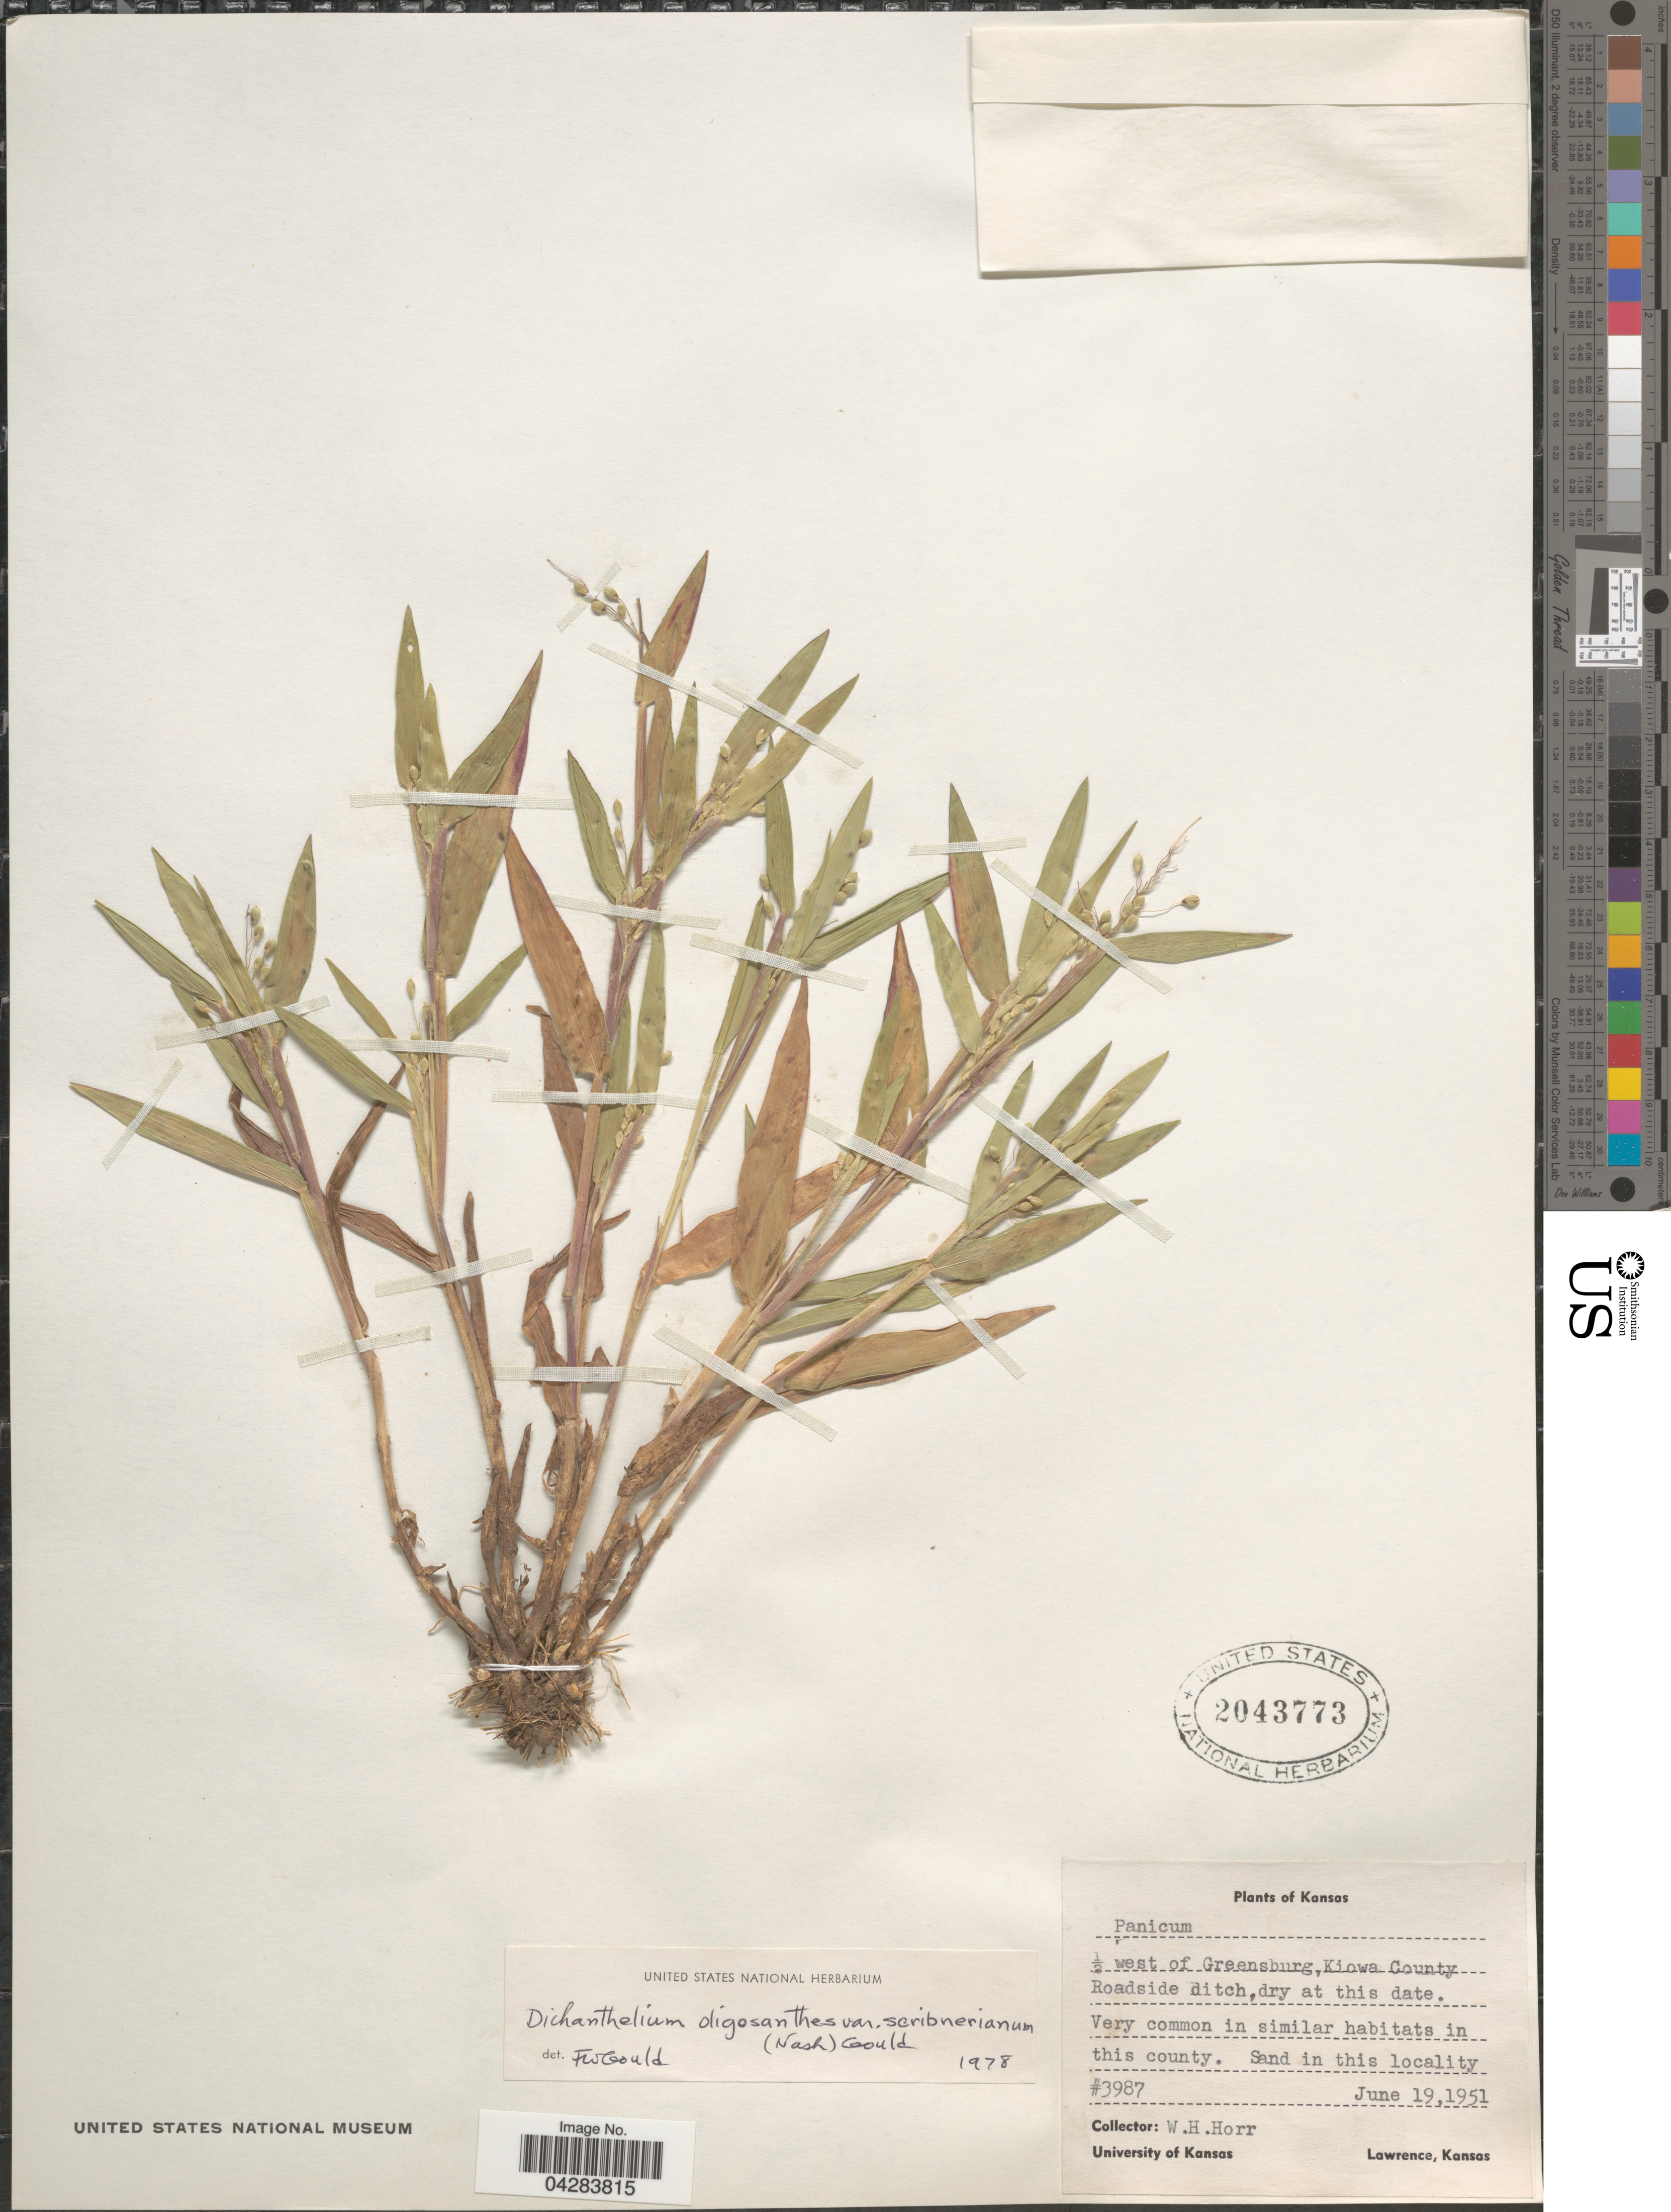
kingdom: Plantae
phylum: Tracheophyta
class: Liliopsida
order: Poales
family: Poaceae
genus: Dichanthelium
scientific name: Dichanthelium oligosanthes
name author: (Schult.) Gould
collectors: W. H. Horr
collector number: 3987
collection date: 1951-06-19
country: United States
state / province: Kansas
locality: ½ west of Greensburg, Kiowa County. Roadside ditch, dry at this date. Very common in similar habitats in this county.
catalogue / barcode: US 2043773